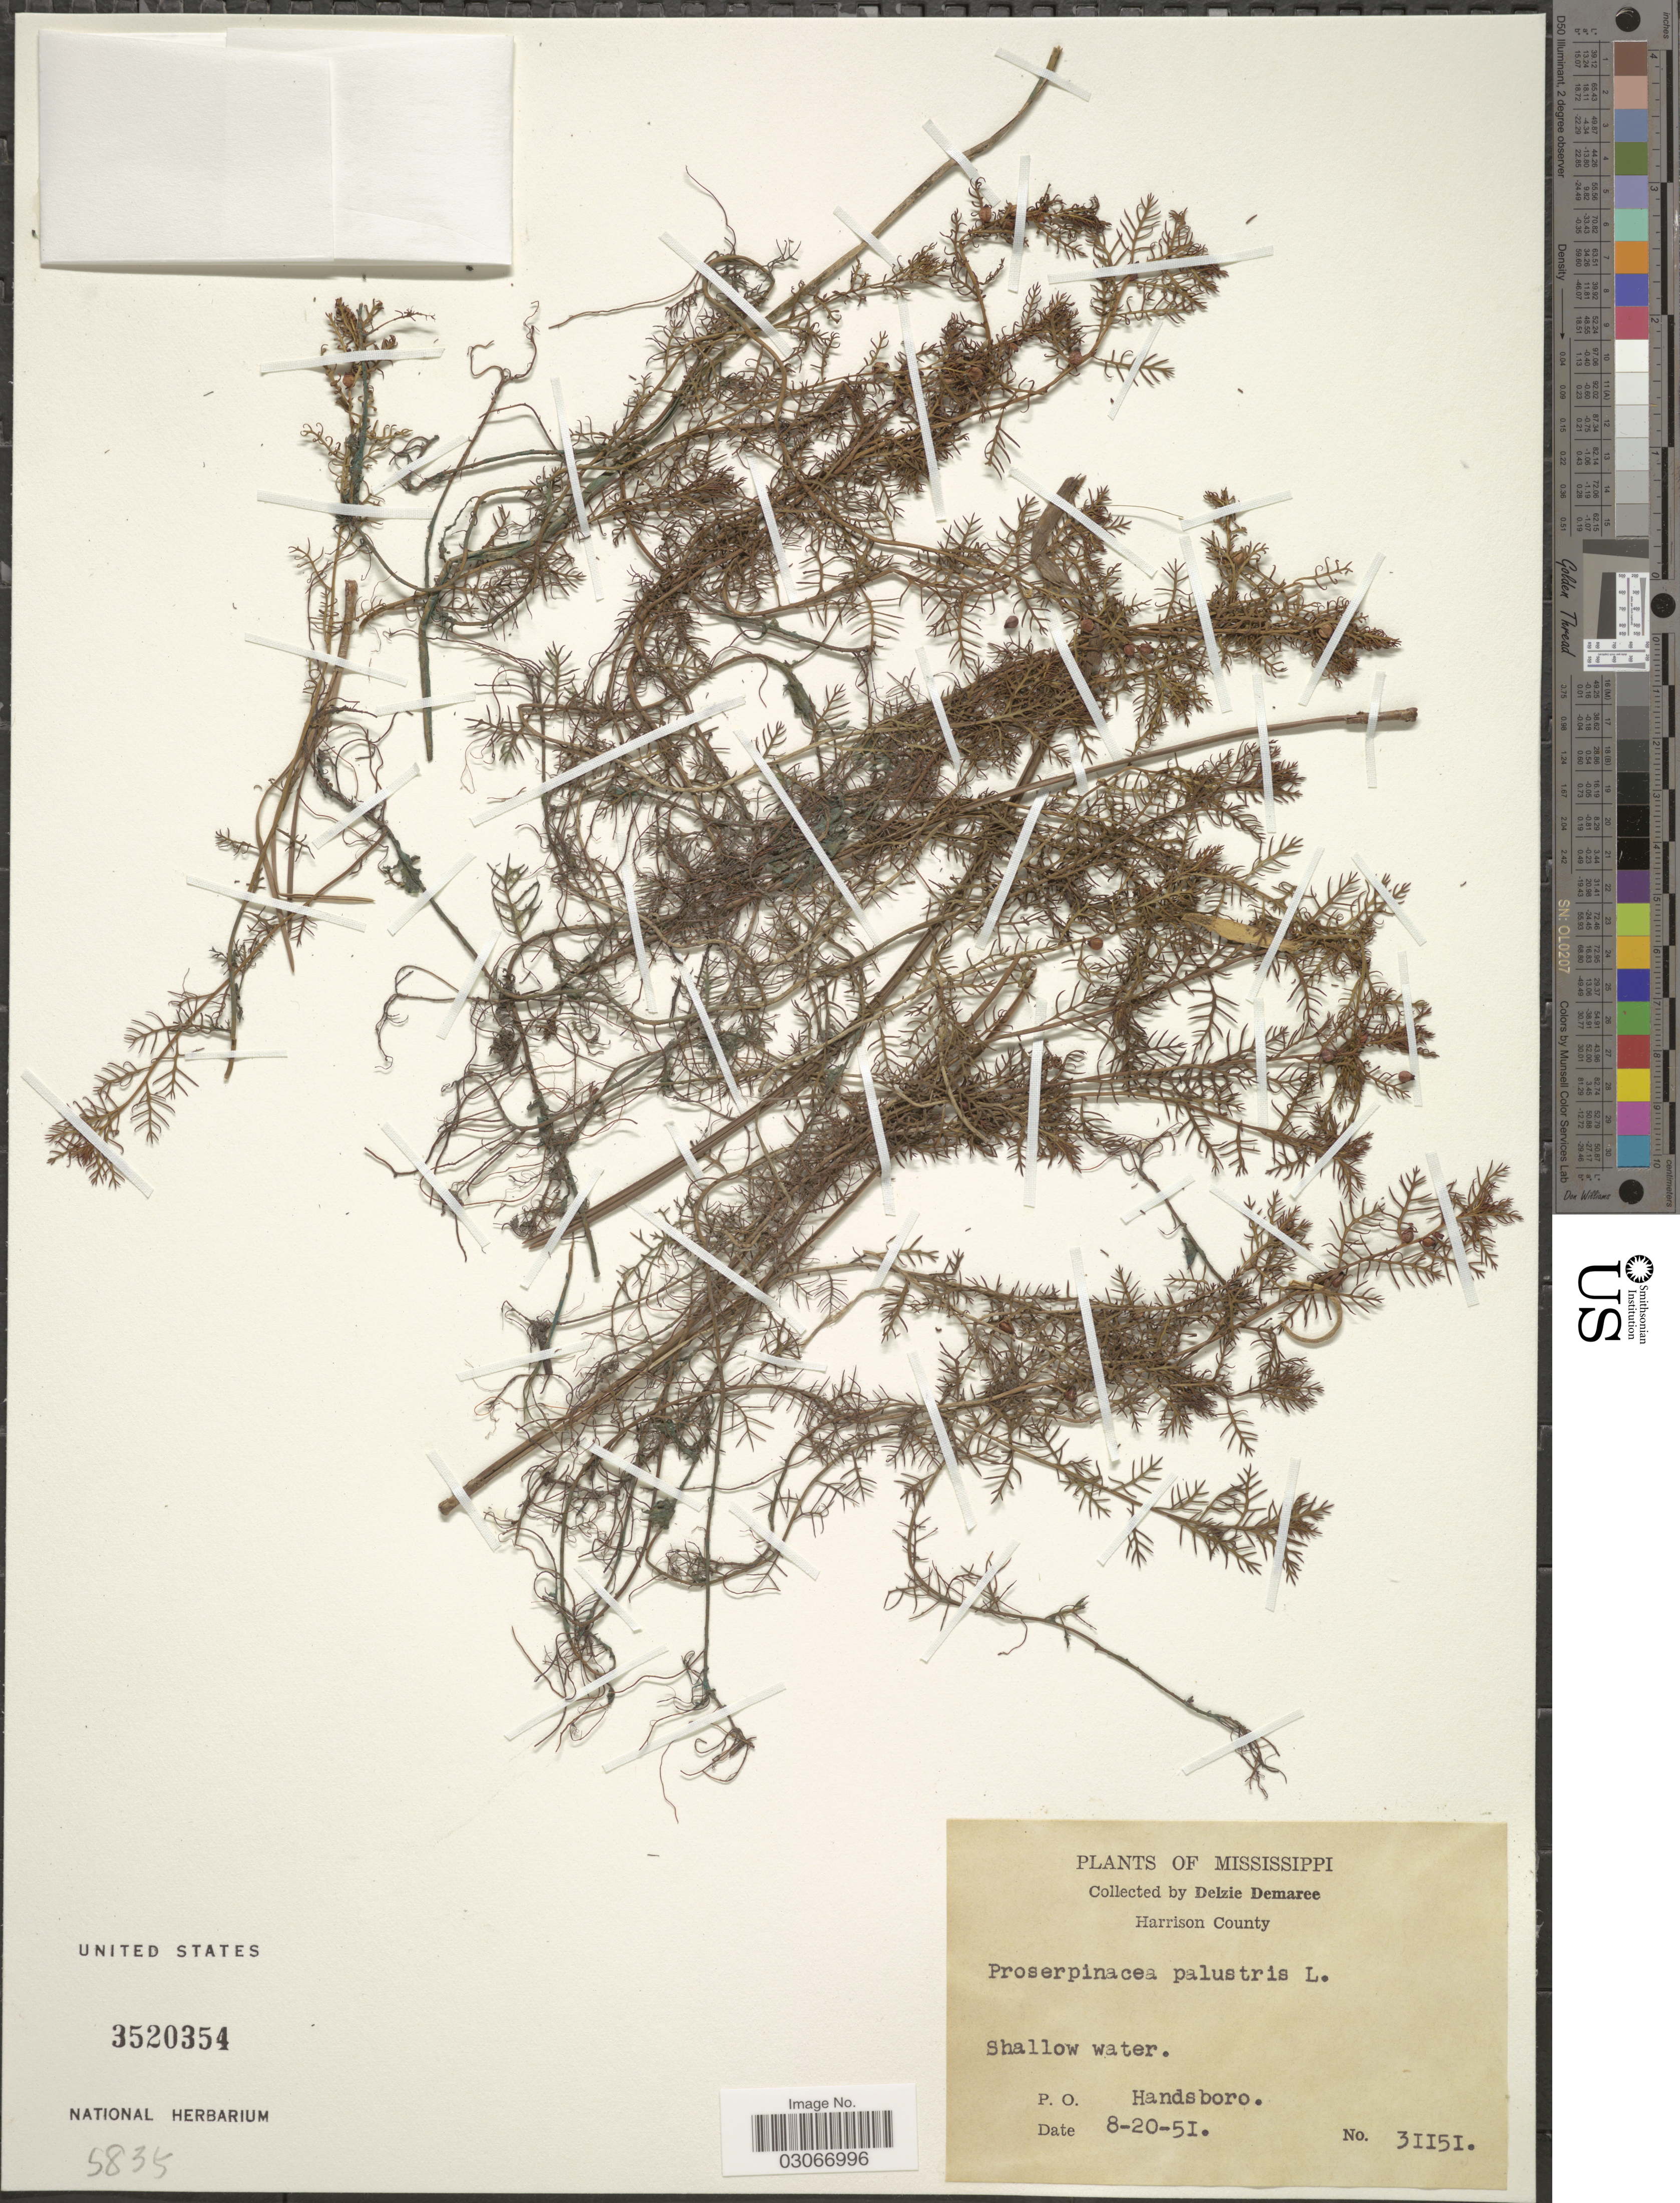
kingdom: Plantae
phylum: Tracheophyta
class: Magnoliopsida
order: Saxifragales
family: Haloragaceae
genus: Proserpinaca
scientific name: Proserpinaca palustris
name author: L.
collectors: D. Demaree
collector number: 31151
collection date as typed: Transcribed d/m/y: 20/8/51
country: United States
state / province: Mississippi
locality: Harrison County. Shallow water. P.O. Handsboro.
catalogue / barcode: US 3520354